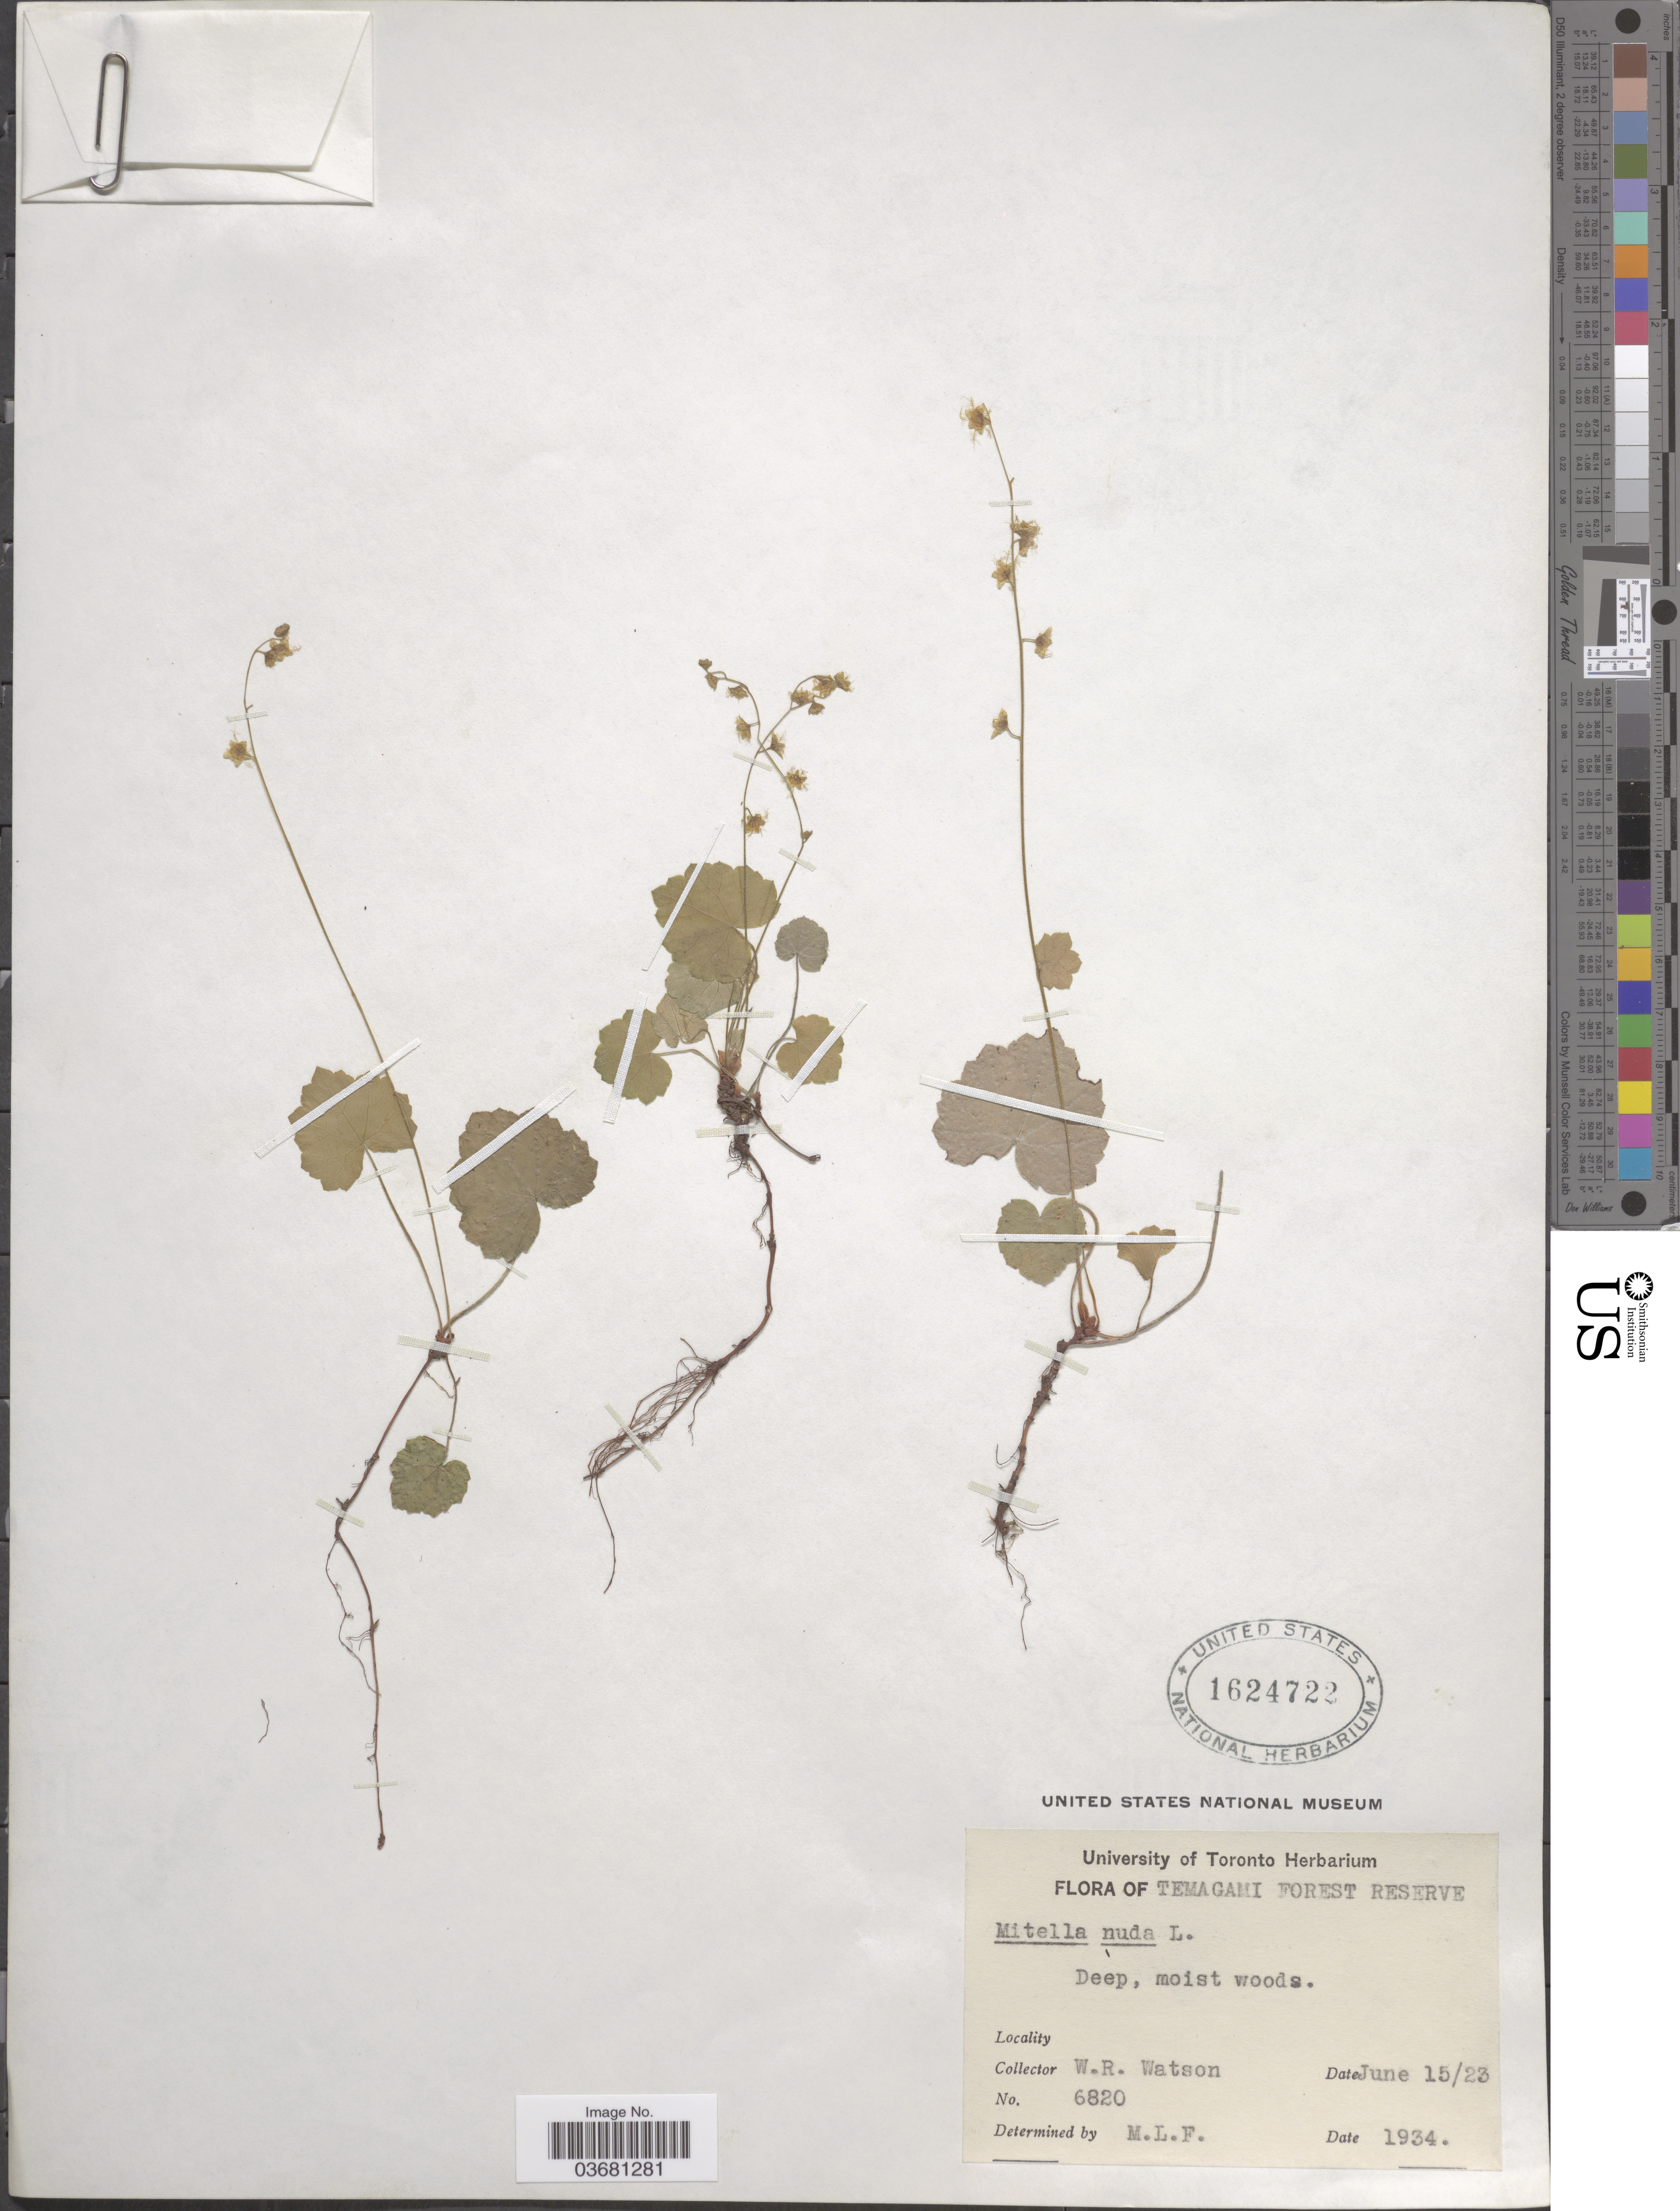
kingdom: Plantae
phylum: Tracheophyta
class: Magnoliopsida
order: Saxifragales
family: Saxifragaceae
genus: Mitella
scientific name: Mitella nuda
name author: L.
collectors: W. R. Watson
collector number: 6820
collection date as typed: Transcribed d/m/y: 15/6/23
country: Canada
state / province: Ontario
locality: Temagami Forest Reserve.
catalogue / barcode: US 1624722